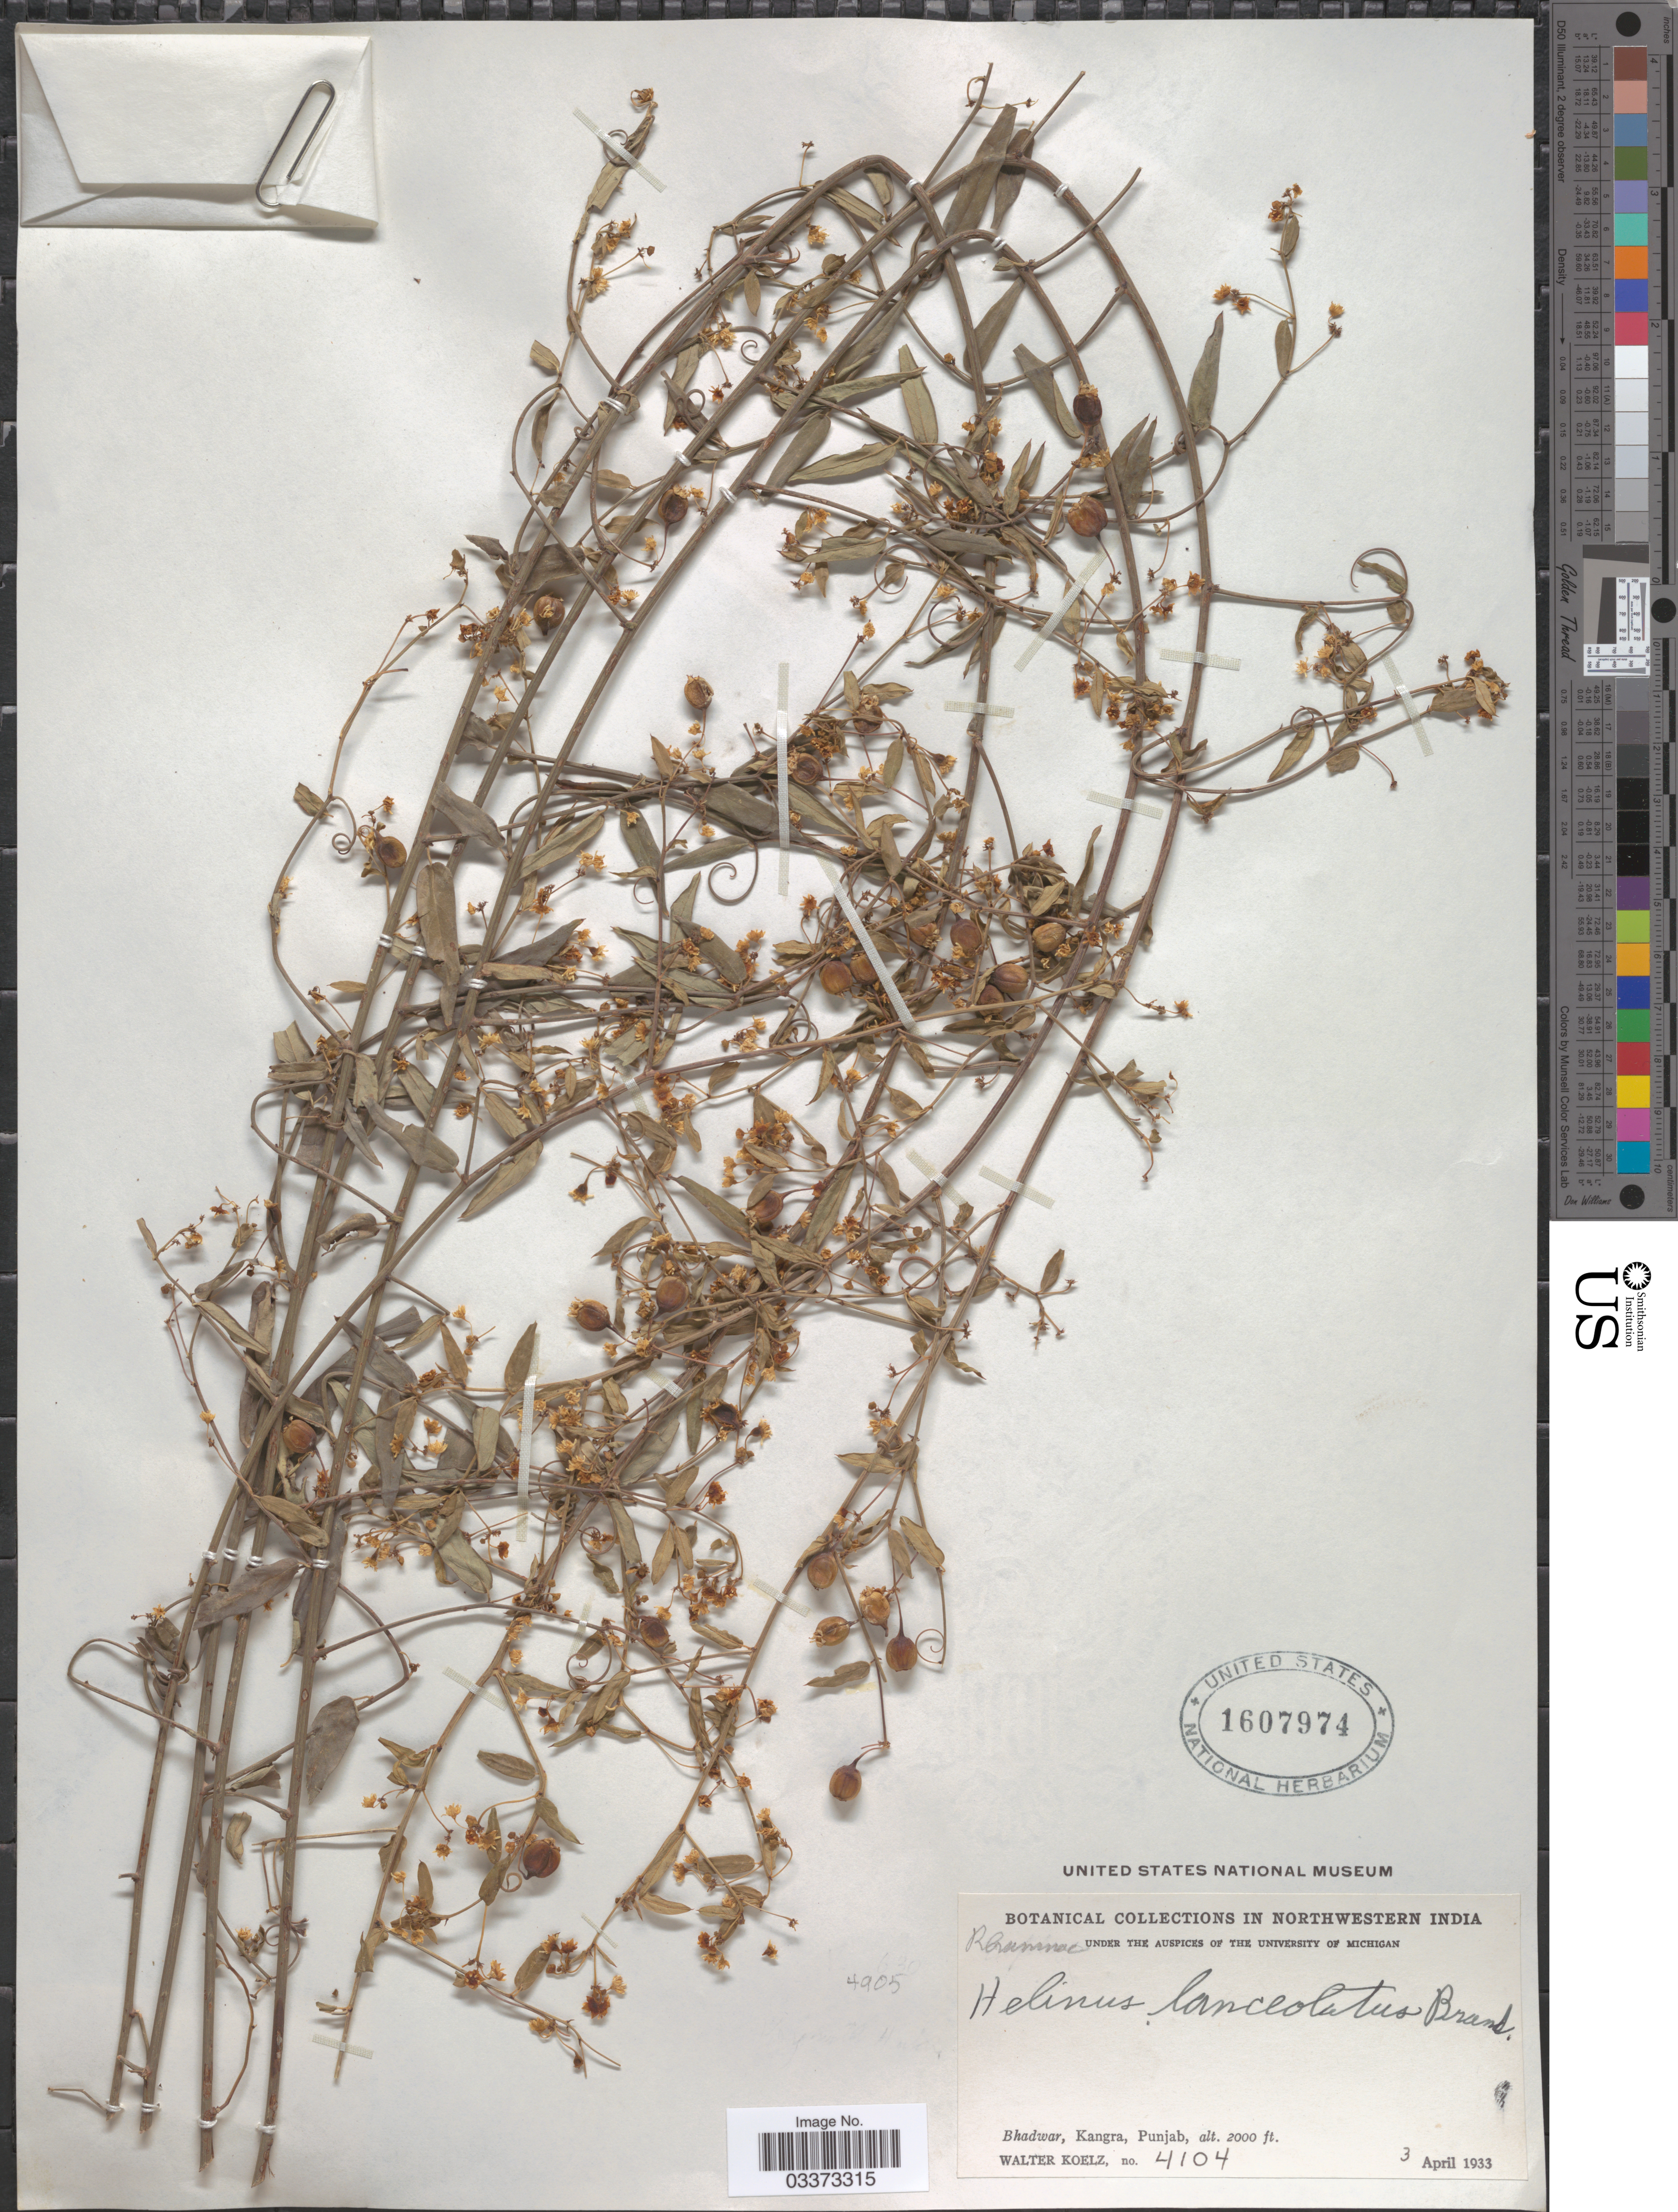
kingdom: Plantae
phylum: Tracheophyta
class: Magnoliopsida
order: Rosales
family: Rhamnaceae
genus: Helinus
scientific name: Helinus lanceolatus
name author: (Wall.) Brandis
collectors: W. N. Koelz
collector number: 4104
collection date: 1933-04-03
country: India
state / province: Punjab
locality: Northwestern India. Bhadwar, Kangra.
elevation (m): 610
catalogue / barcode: US 1607974